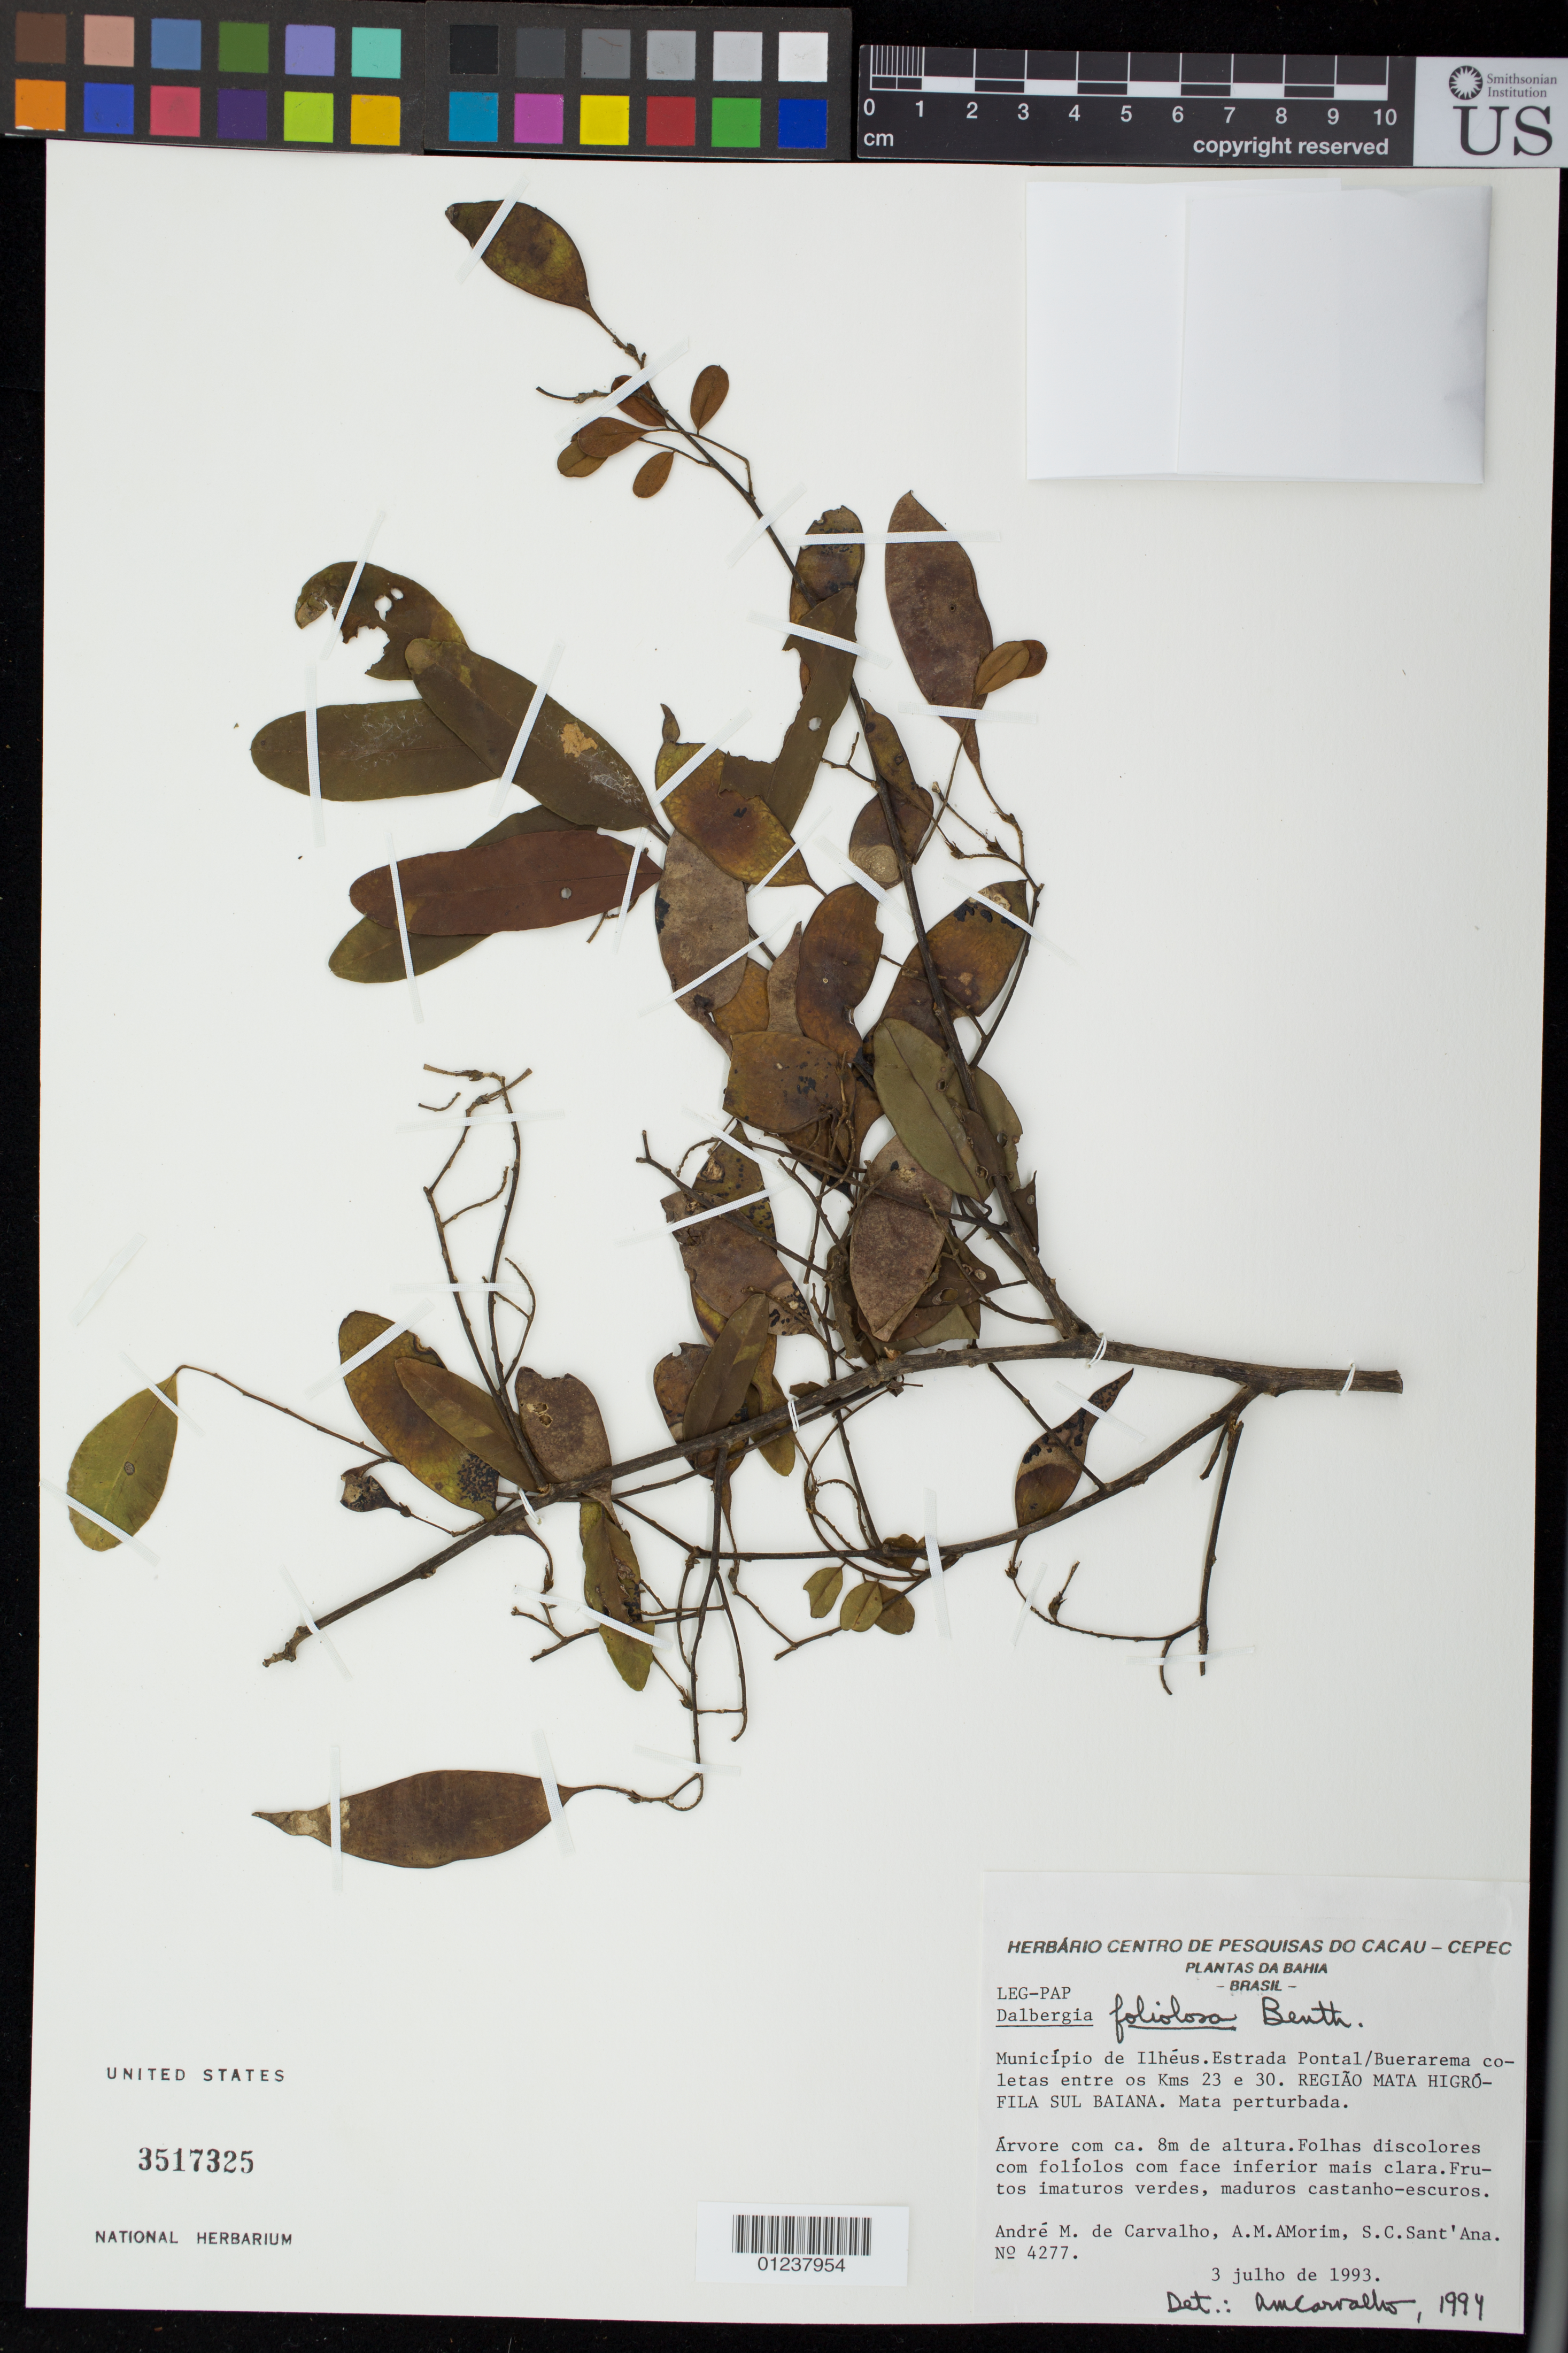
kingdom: Plantae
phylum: Tracheophyta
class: Magnoliopsida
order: Fabales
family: Fabaceae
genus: Dalbergia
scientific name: Dalbergia foliosa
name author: (Benth.) A.M. Carvalho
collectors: A. M. Carvalho, S. C. Sant'Ana & A. M. Amorim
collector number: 4277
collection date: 1993-07-03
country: Brazil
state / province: Bahia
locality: Município de Ilhéus. Estrada Pontal/Buerarema coletas entre os kms 23 e 30.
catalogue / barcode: US 3517325